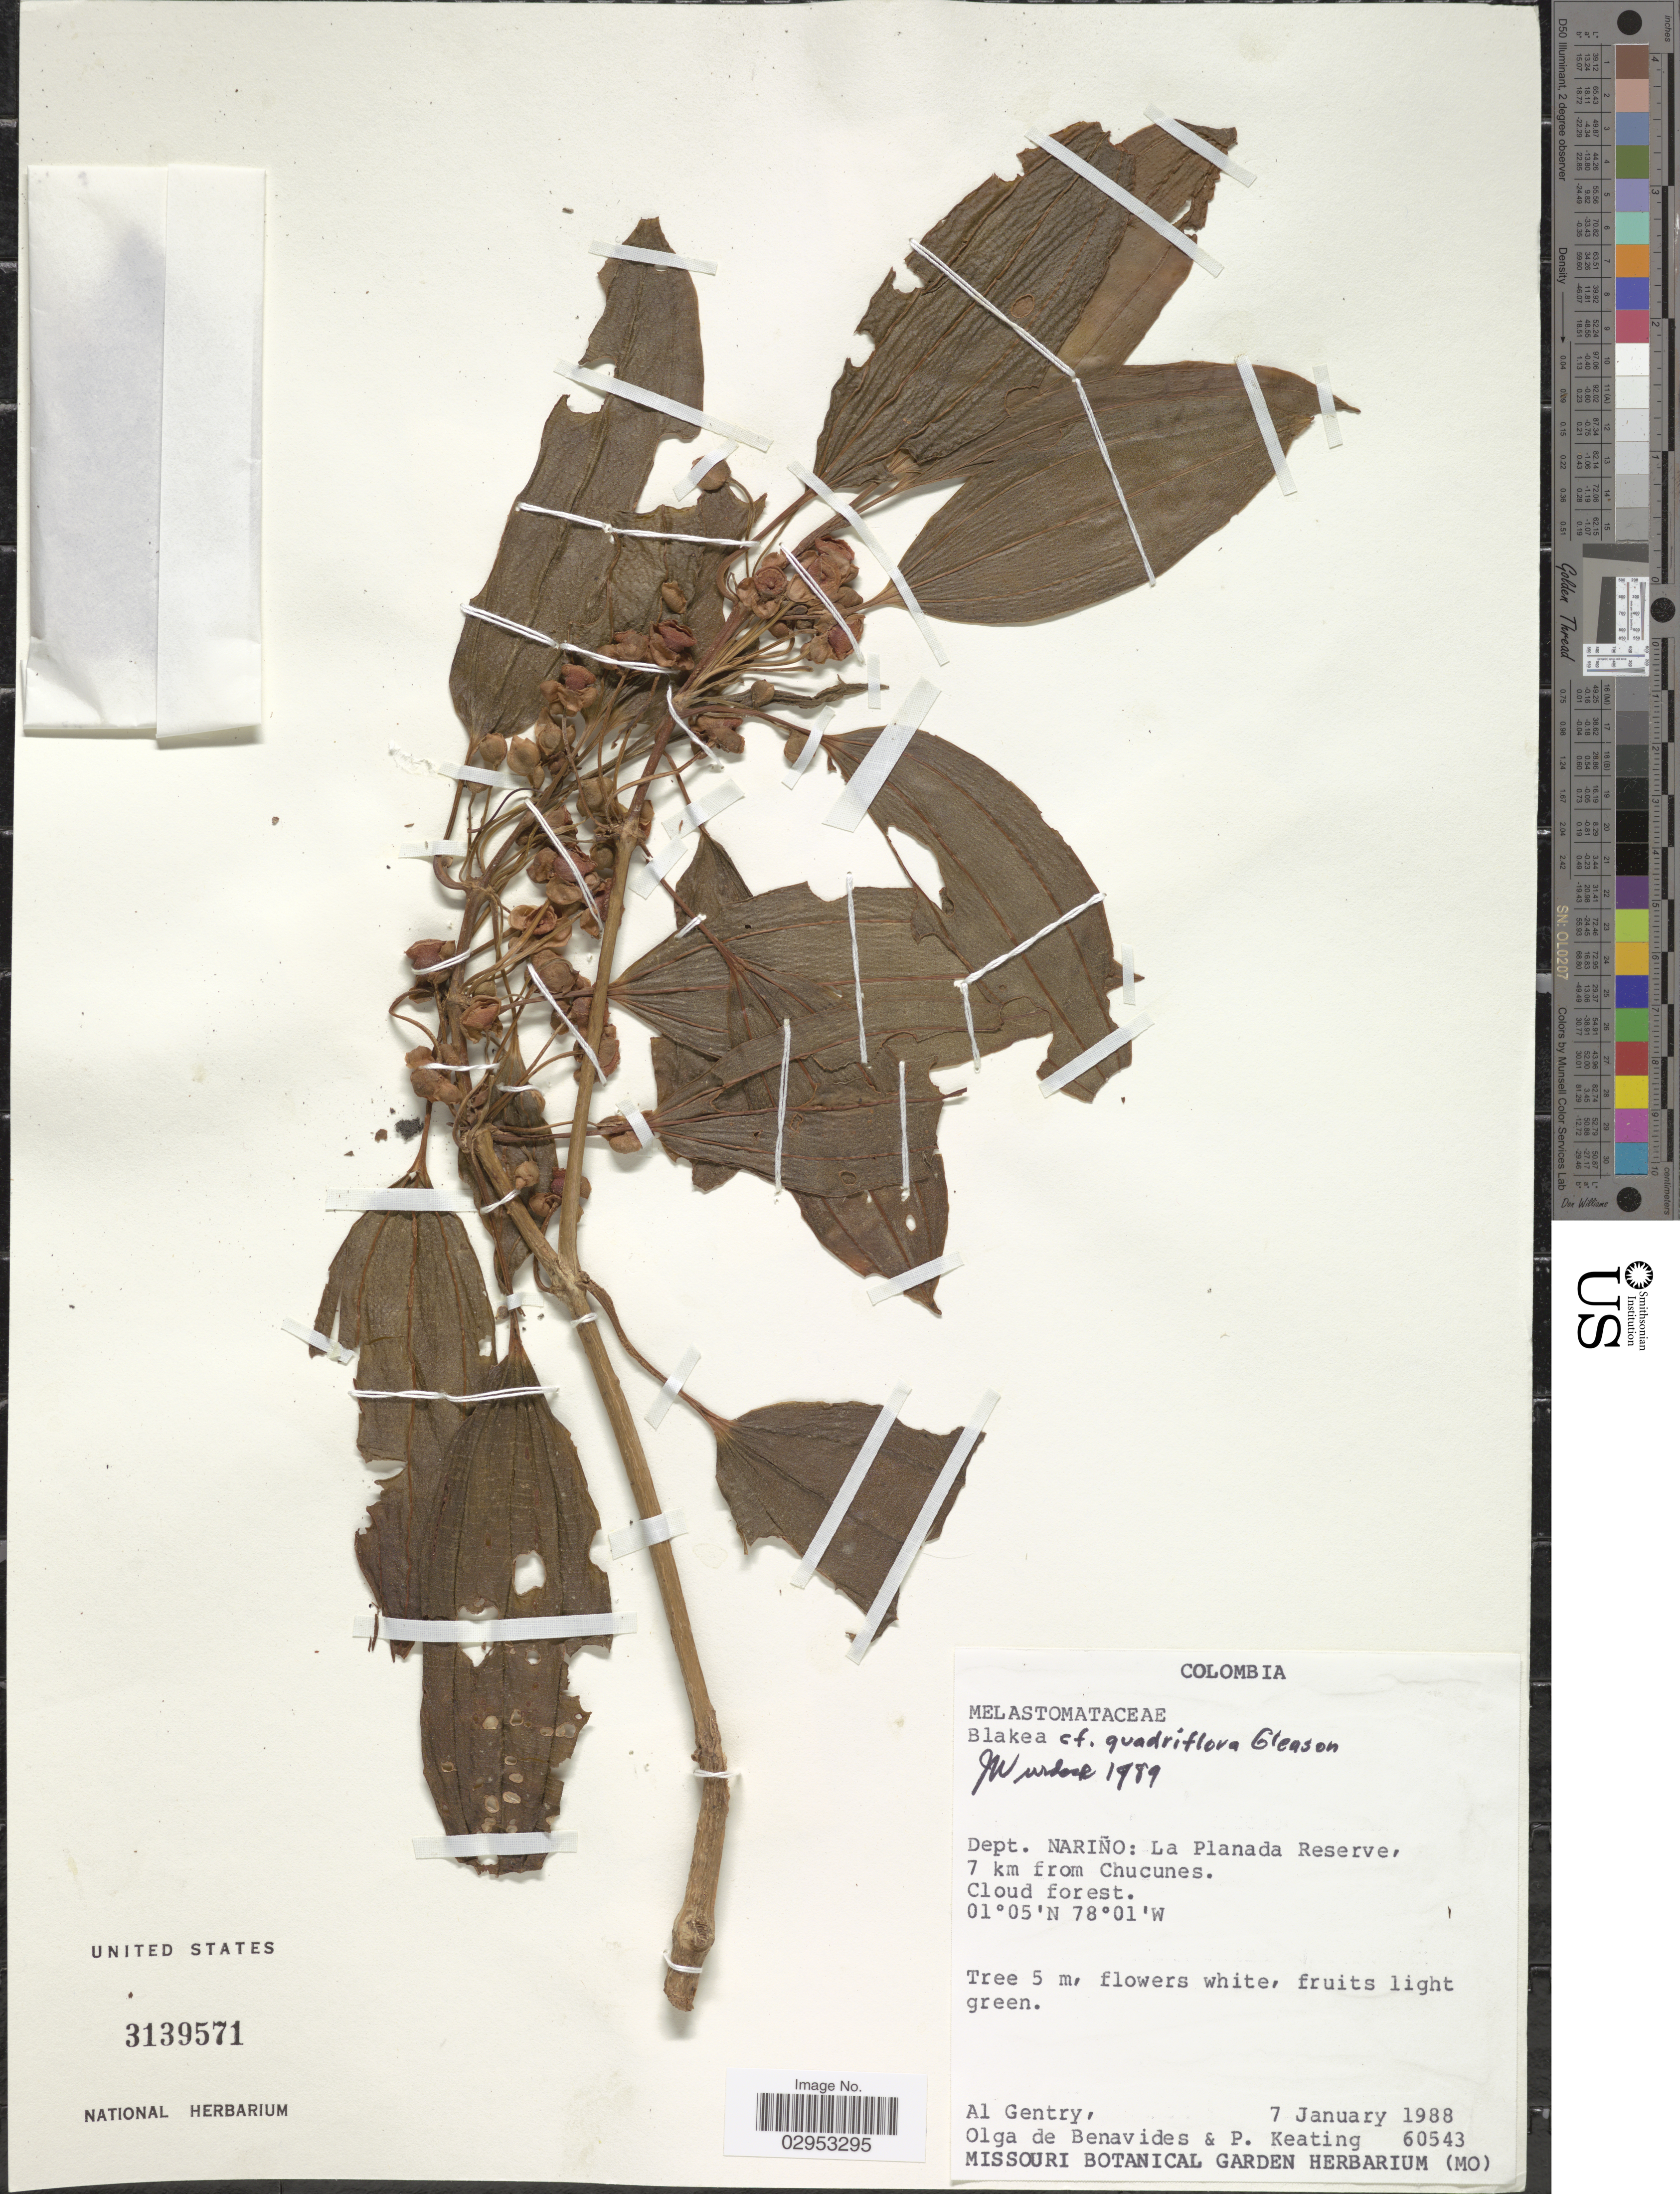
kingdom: Plantae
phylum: Tracheophyta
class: Magnoliopsida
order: Myrtales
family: Melastomataceae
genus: Blakea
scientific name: Blakea quadriflora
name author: Gleason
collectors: A. H. Gentry, Olga S. de Benavides & P. Keating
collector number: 60543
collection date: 1988-01-07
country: Colombia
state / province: Nariño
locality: Dept. Nariño: La Planada Reserve, 7 km from Chucunes.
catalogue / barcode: US 3139571